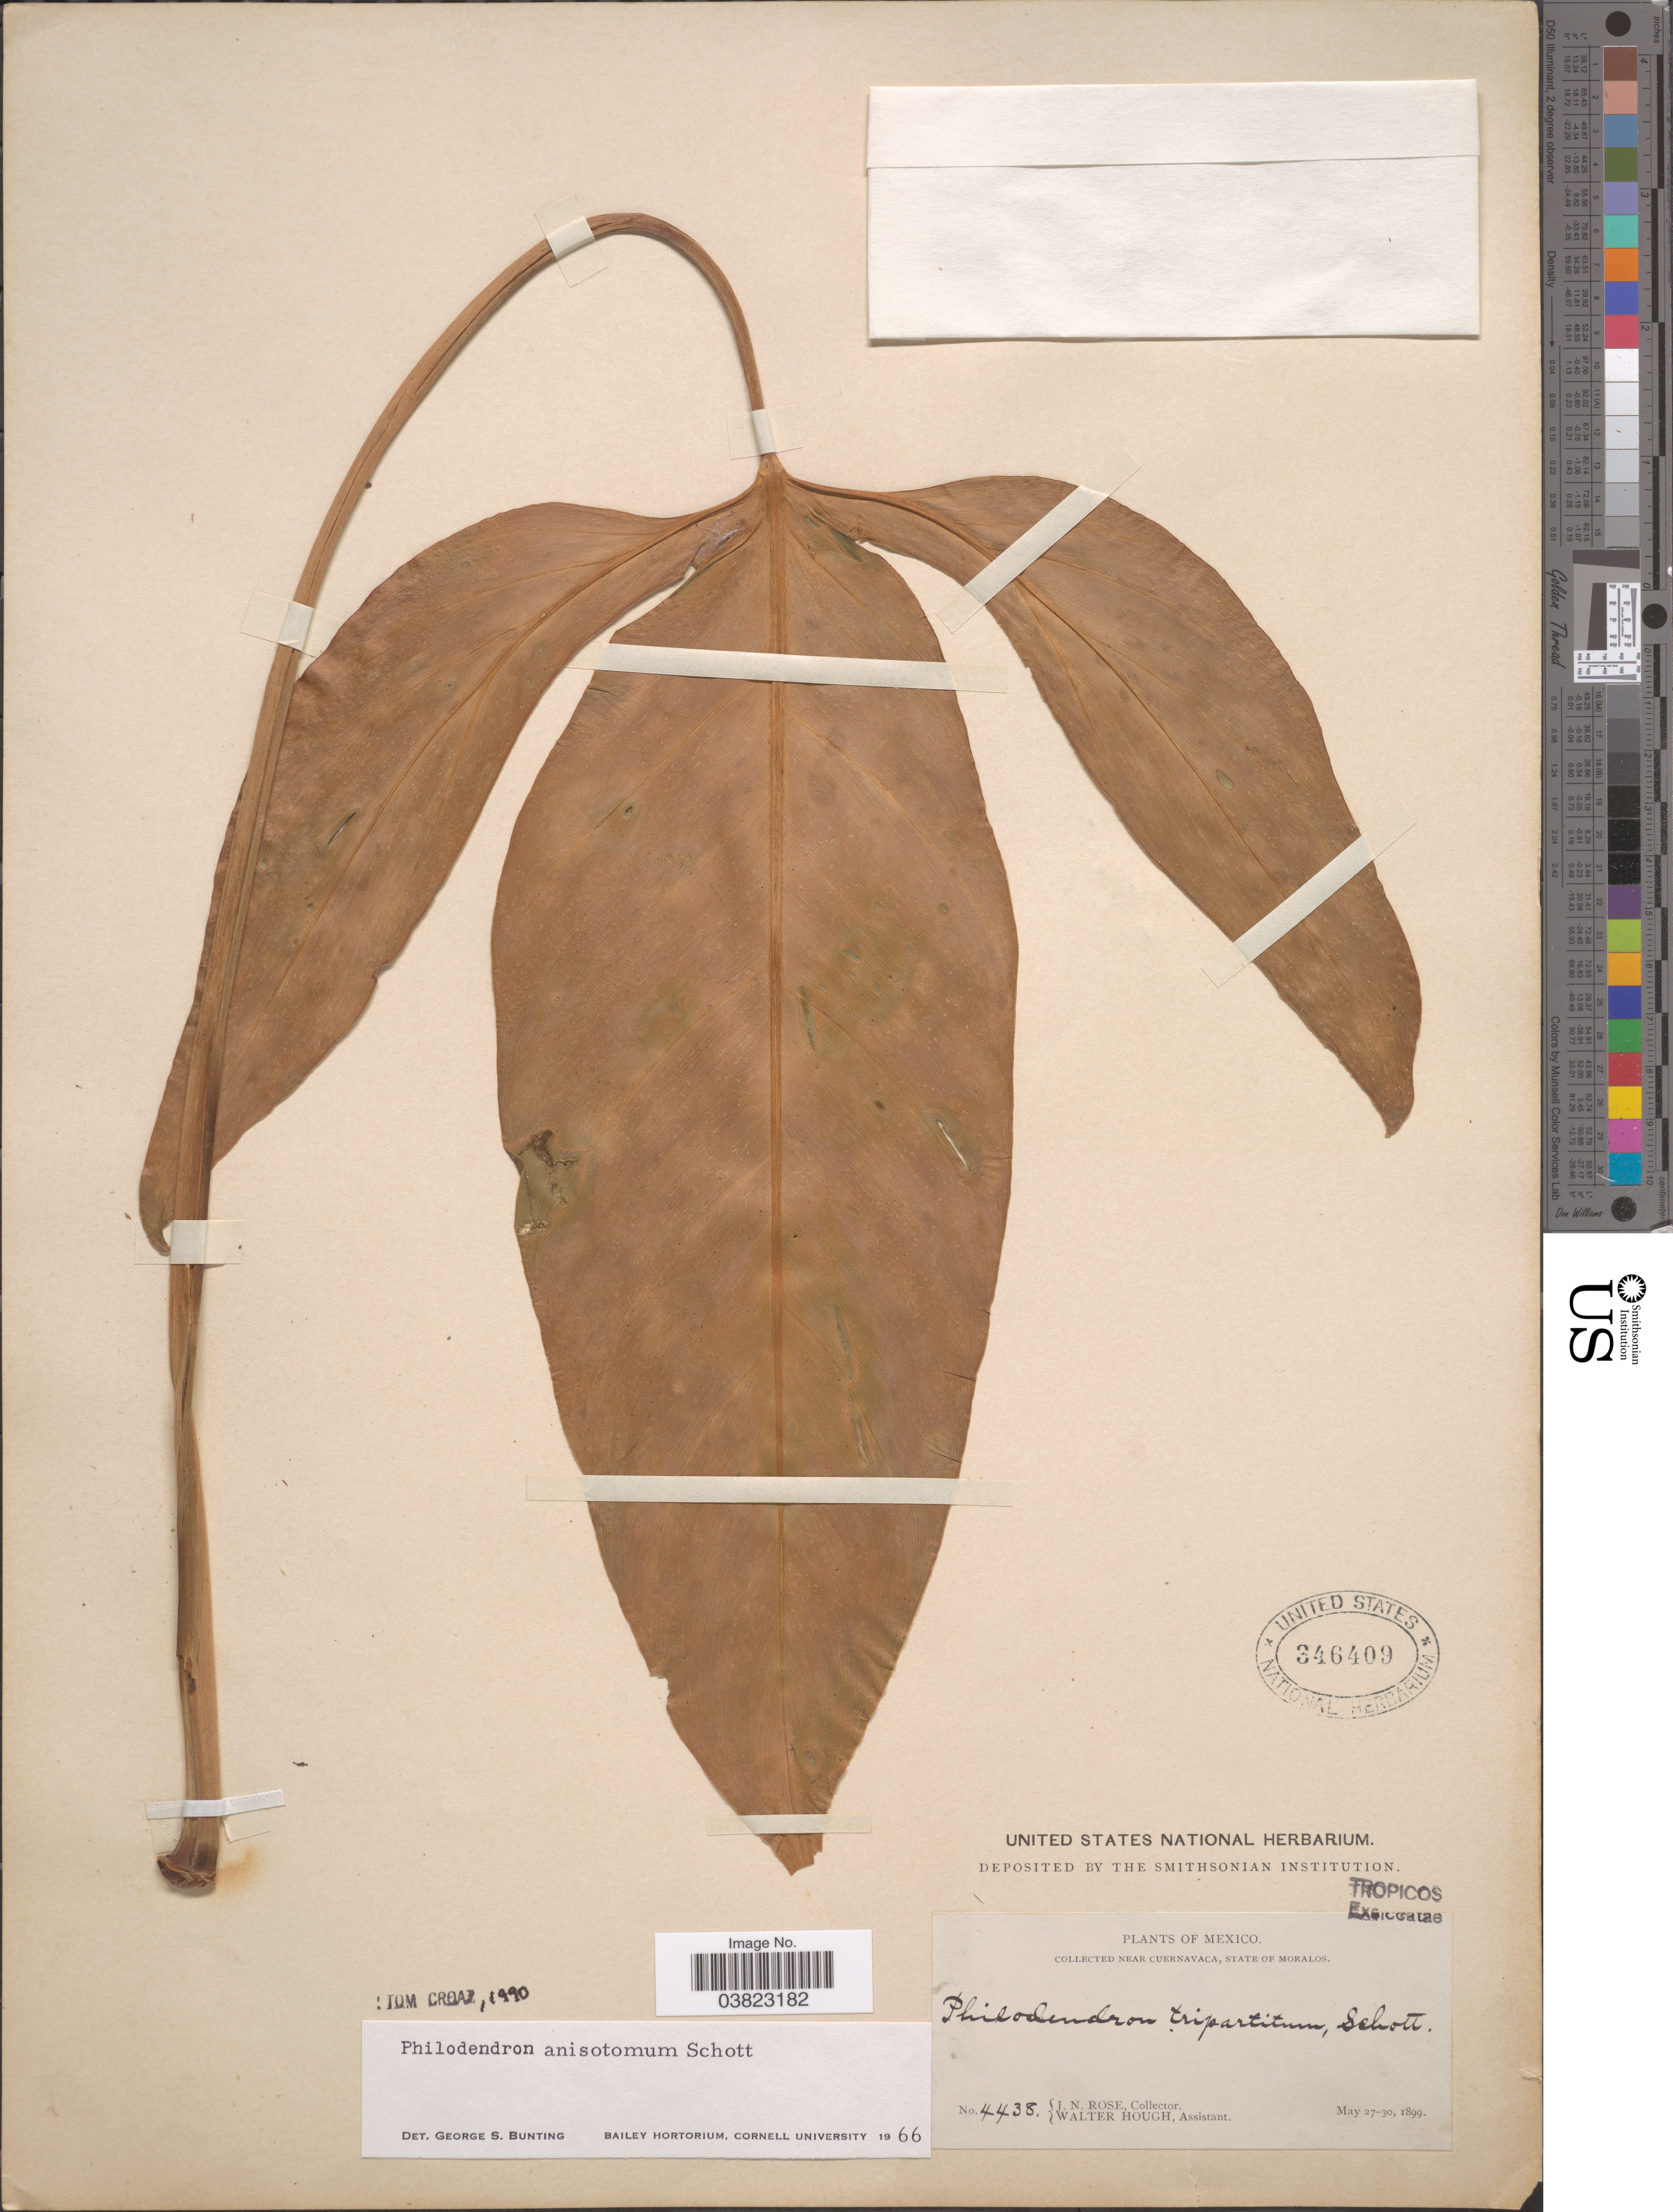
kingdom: Plantae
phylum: Tracheophyta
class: Liliopsida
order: Alismatales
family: Araceae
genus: Philodendron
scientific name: Philodendron anisotomum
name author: Schott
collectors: J. N. Rose & W. Hough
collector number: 4438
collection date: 1899-05-27/1899-05-30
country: Mexico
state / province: Morelos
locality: Near Cuernavaca, State of Moralos.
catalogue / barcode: US 346409